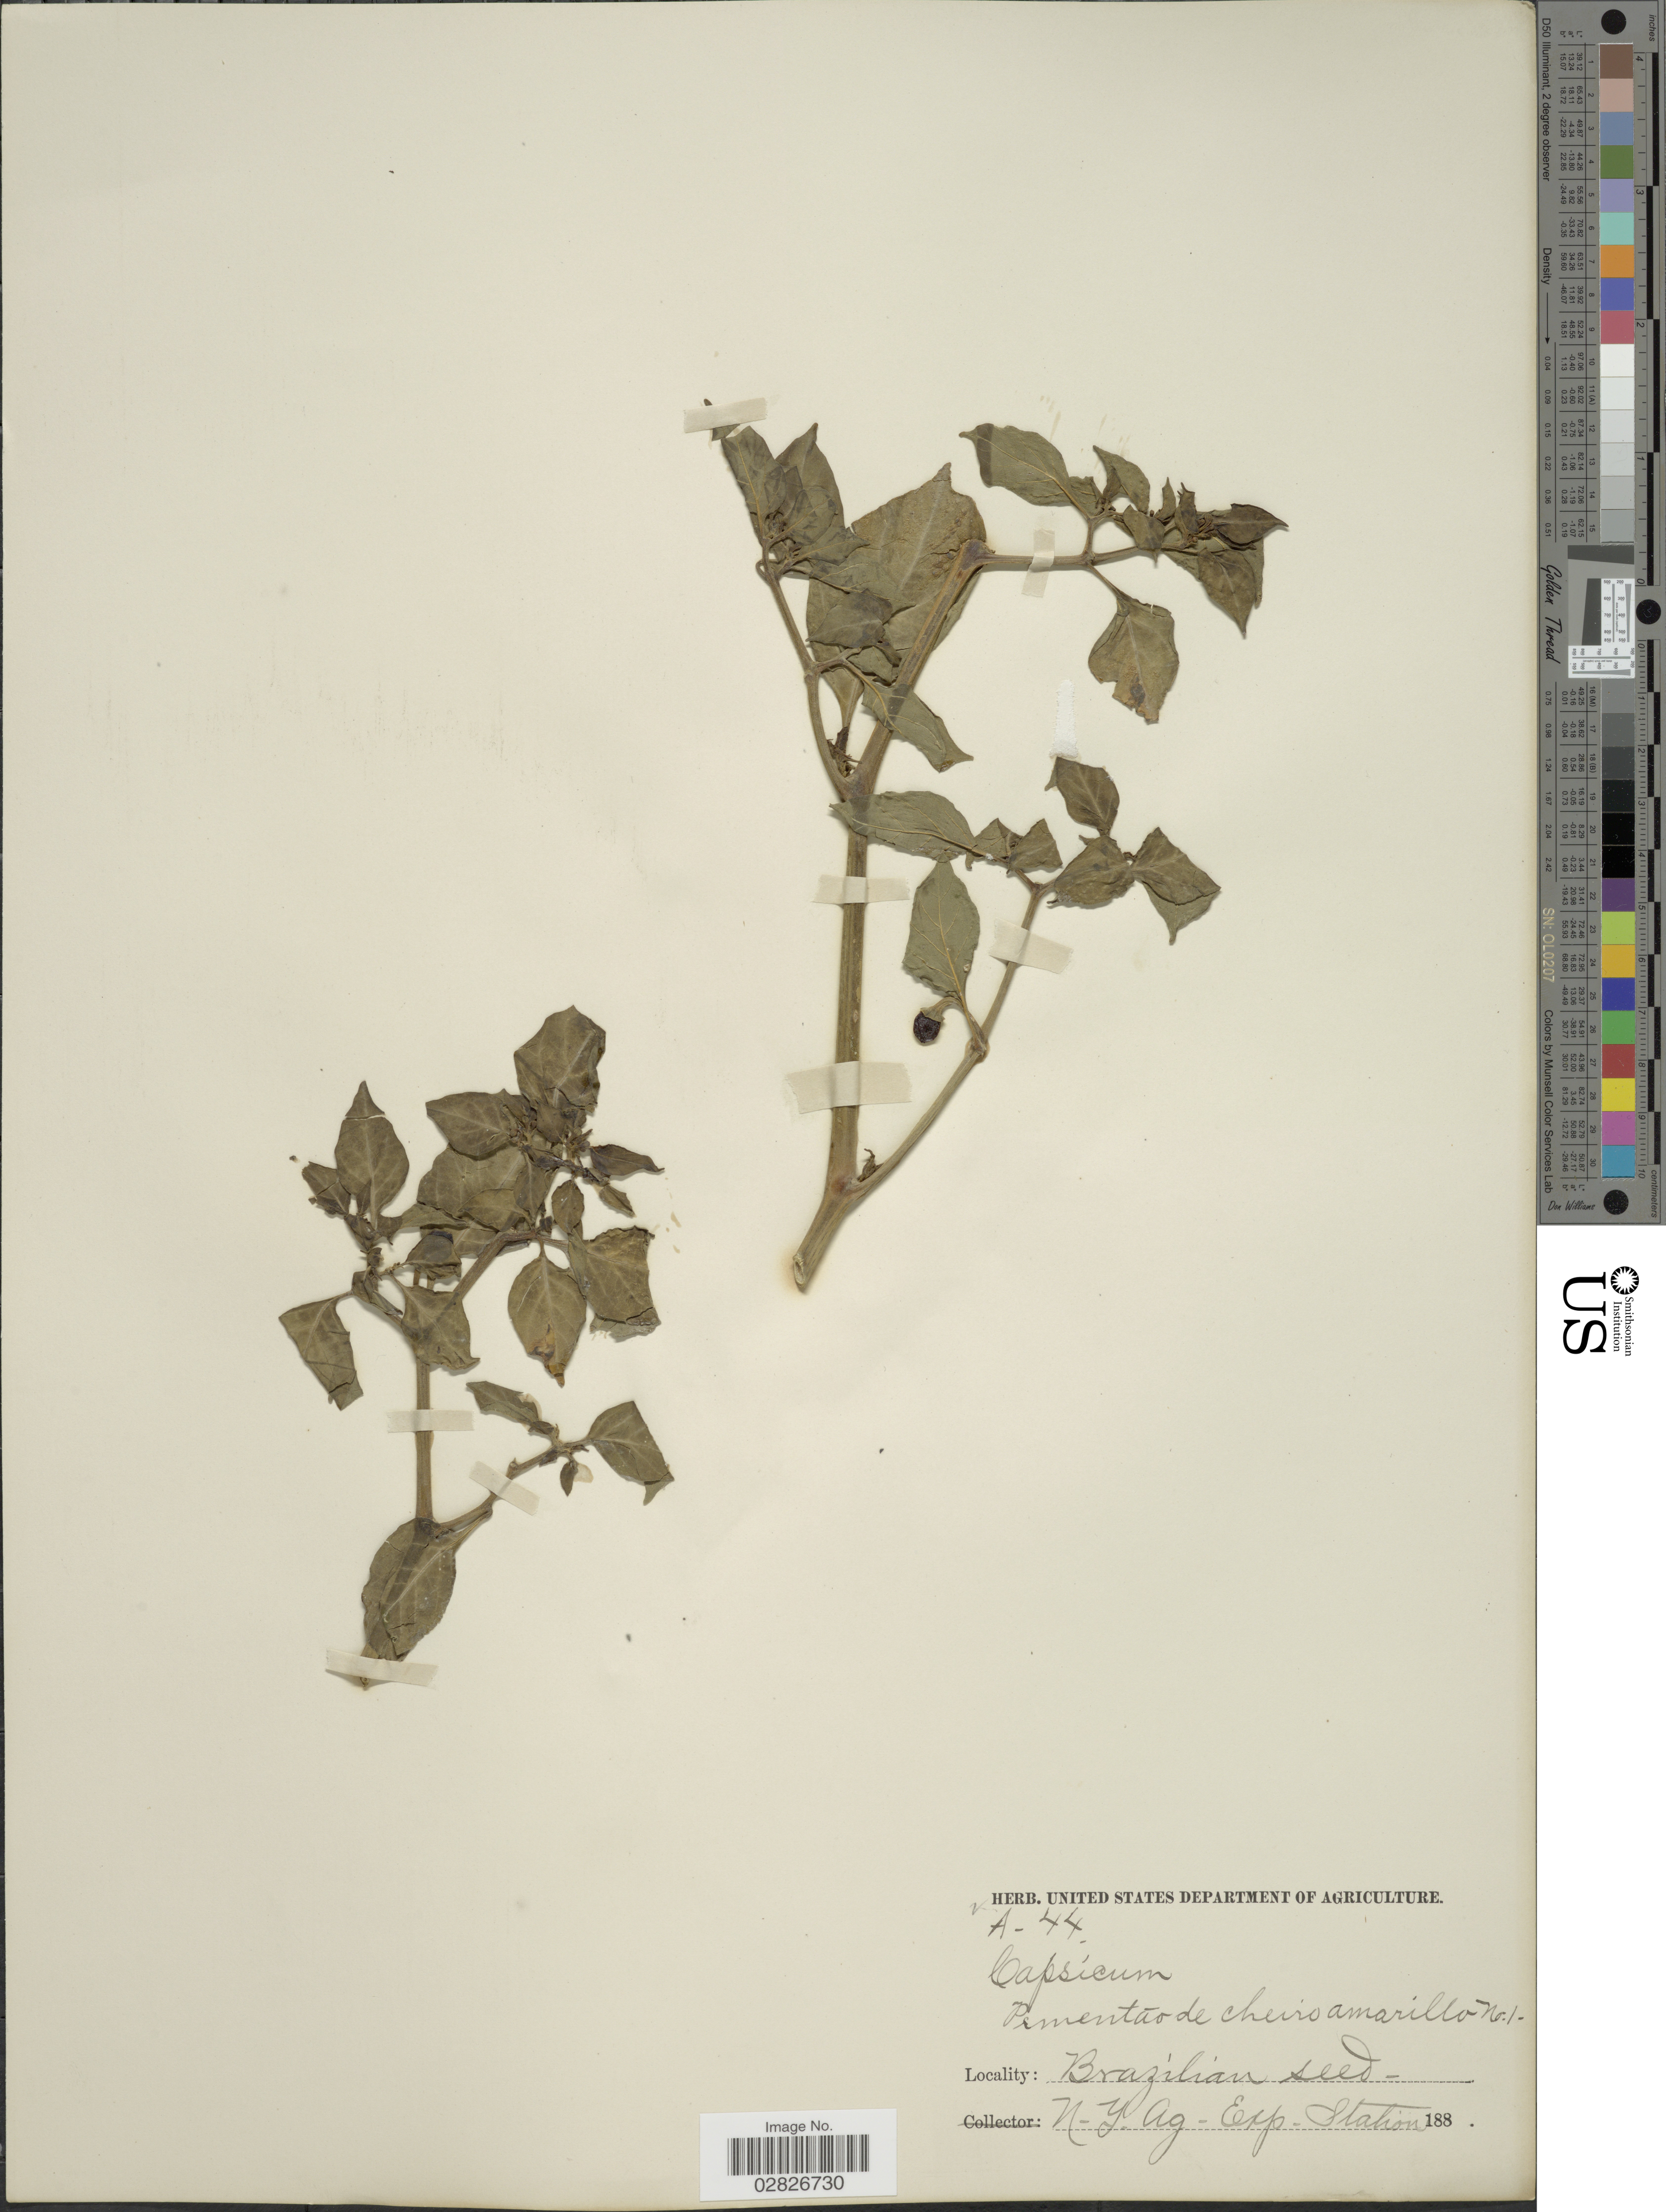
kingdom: Plantae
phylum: Tracheophyta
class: Magnoliopsida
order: Solanales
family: Solanaceae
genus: Capsicum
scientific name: Capsicum sp.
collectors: Facchini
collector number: A-44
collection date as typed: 188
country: United States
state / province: New York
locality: N-Y Ag-Exp-Station.